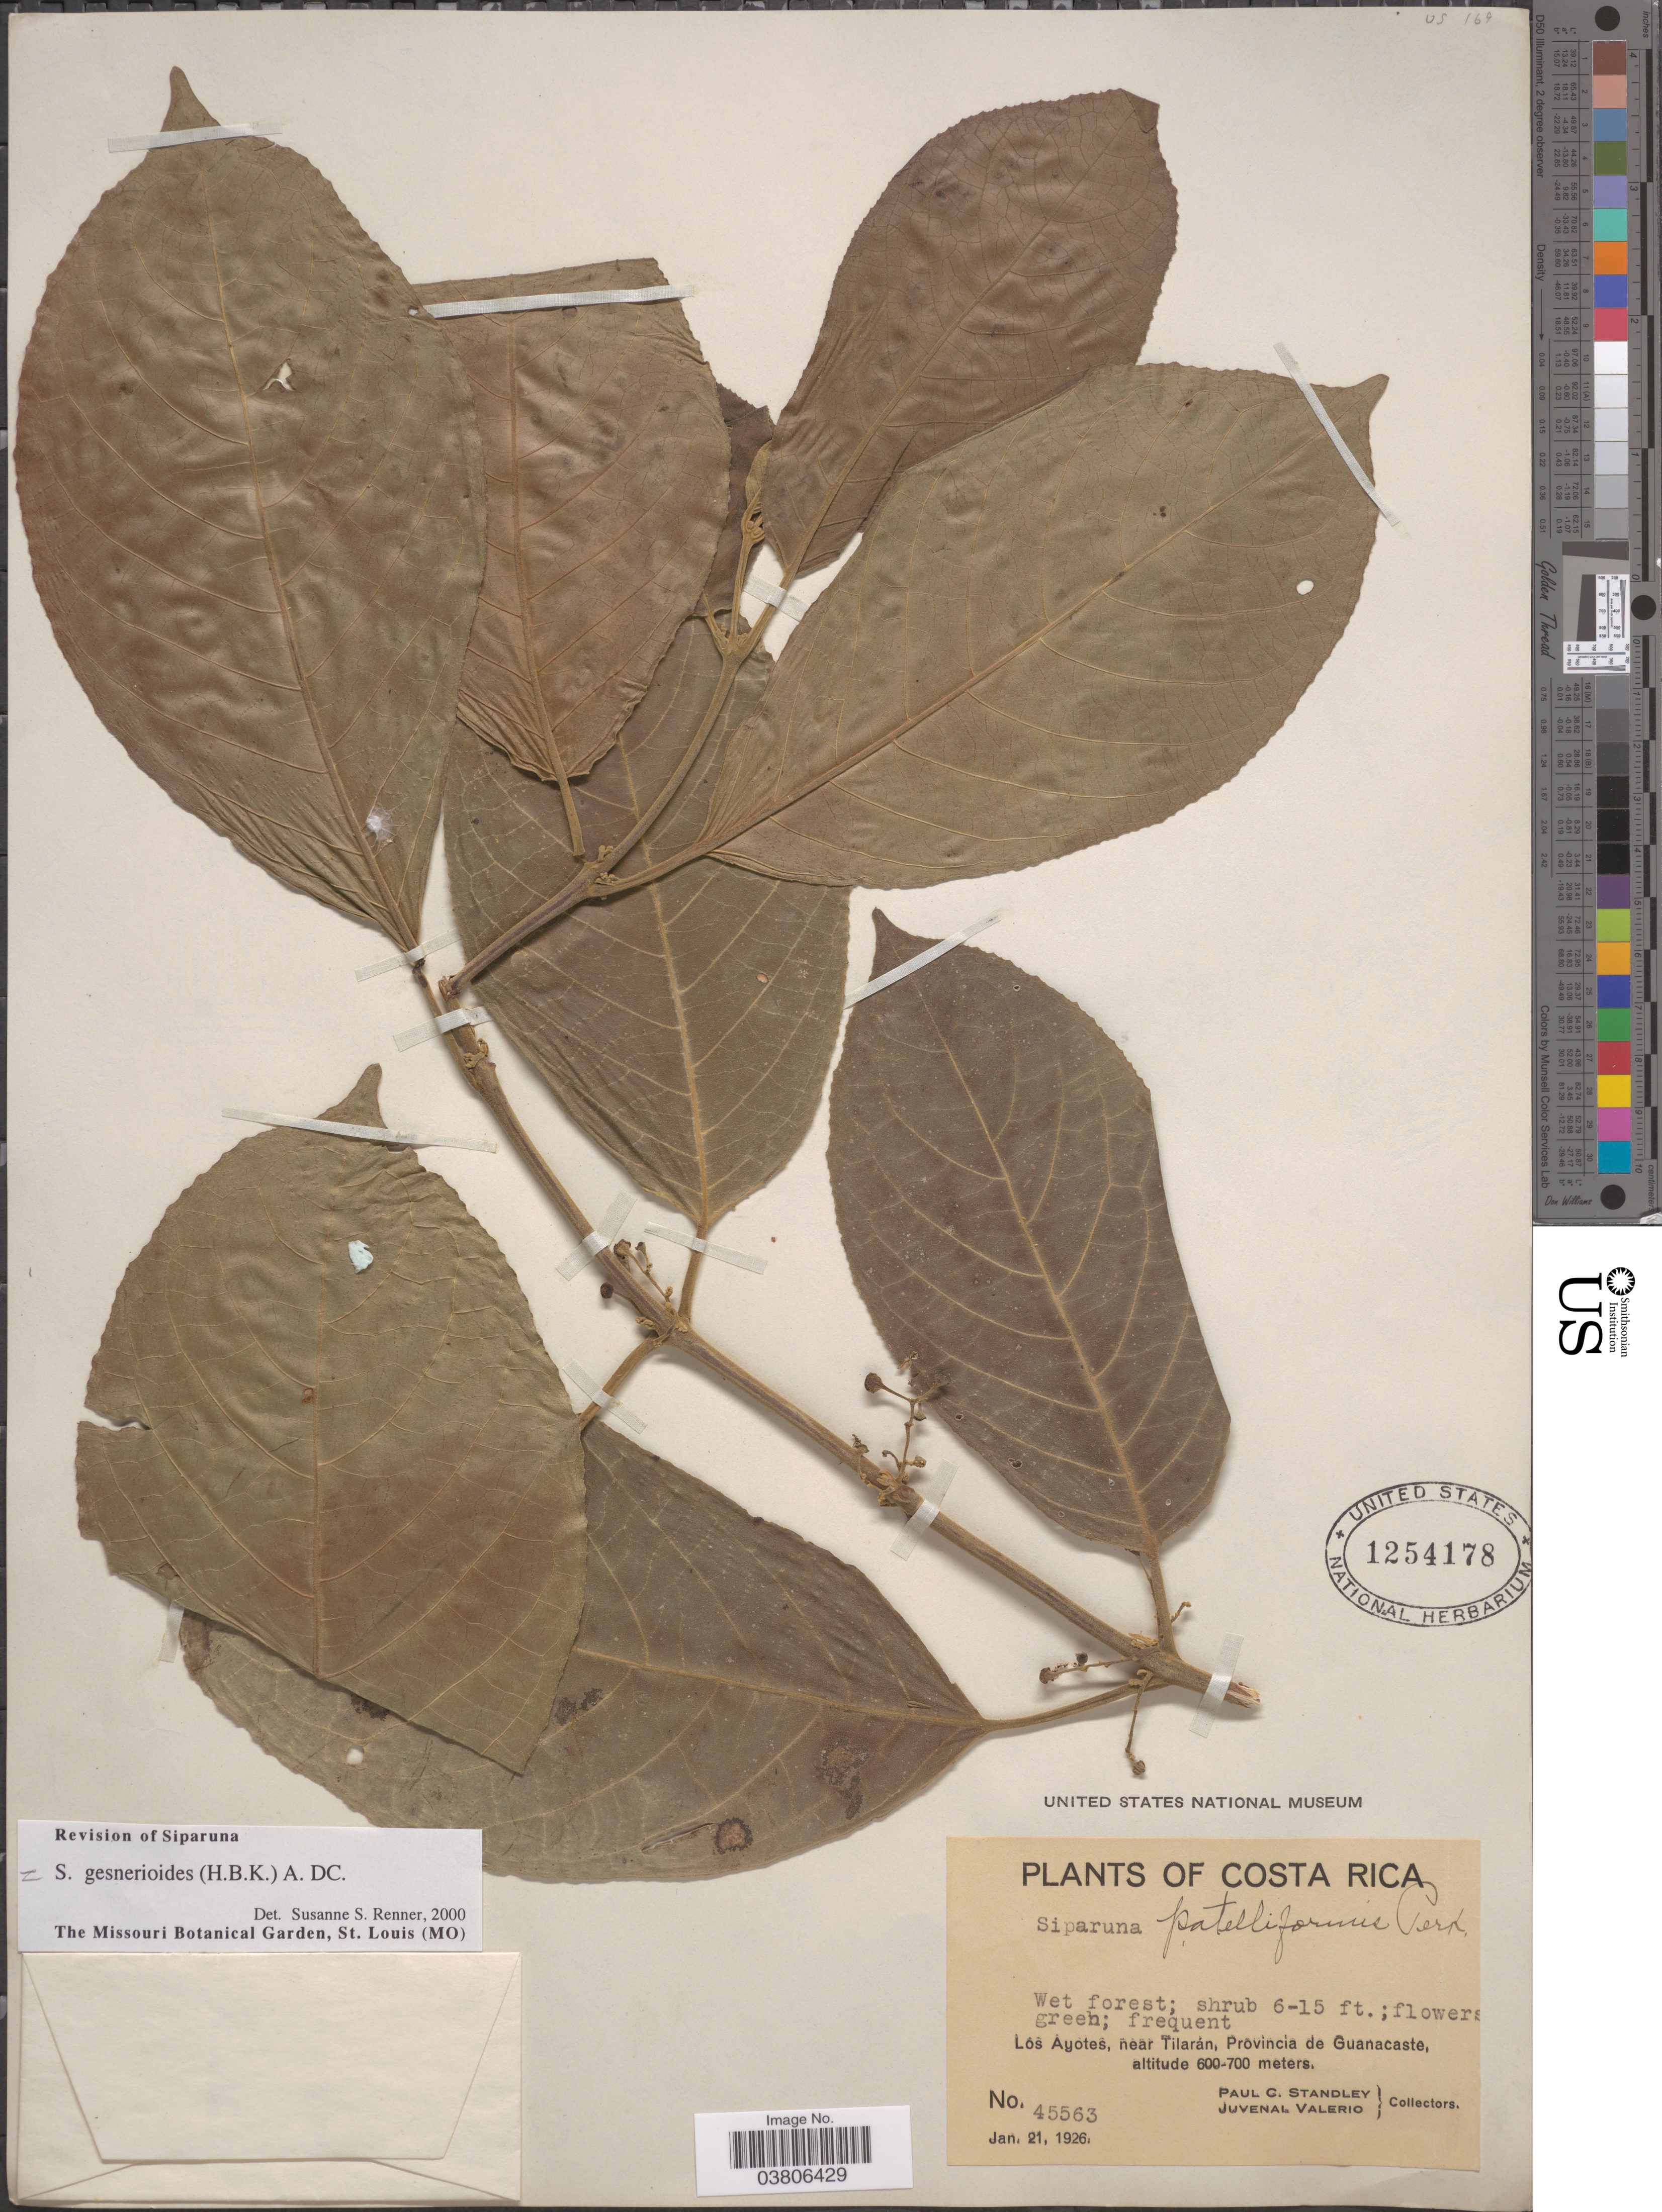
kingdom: Plantae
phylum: Tracheophyta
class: Magnoliopsida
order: Laurales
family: Siparunaceae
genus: Siparuna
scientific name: Siparuna gesnerioides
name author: (Kunth) A. DC.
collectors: P. C. Standley & J. Valerio R.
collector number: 45563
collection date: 1926-01-21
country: Costa Rica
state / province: Guanacaste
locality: Los Ayotes, near Tilarán.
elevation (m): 600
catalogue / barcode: US 1254178